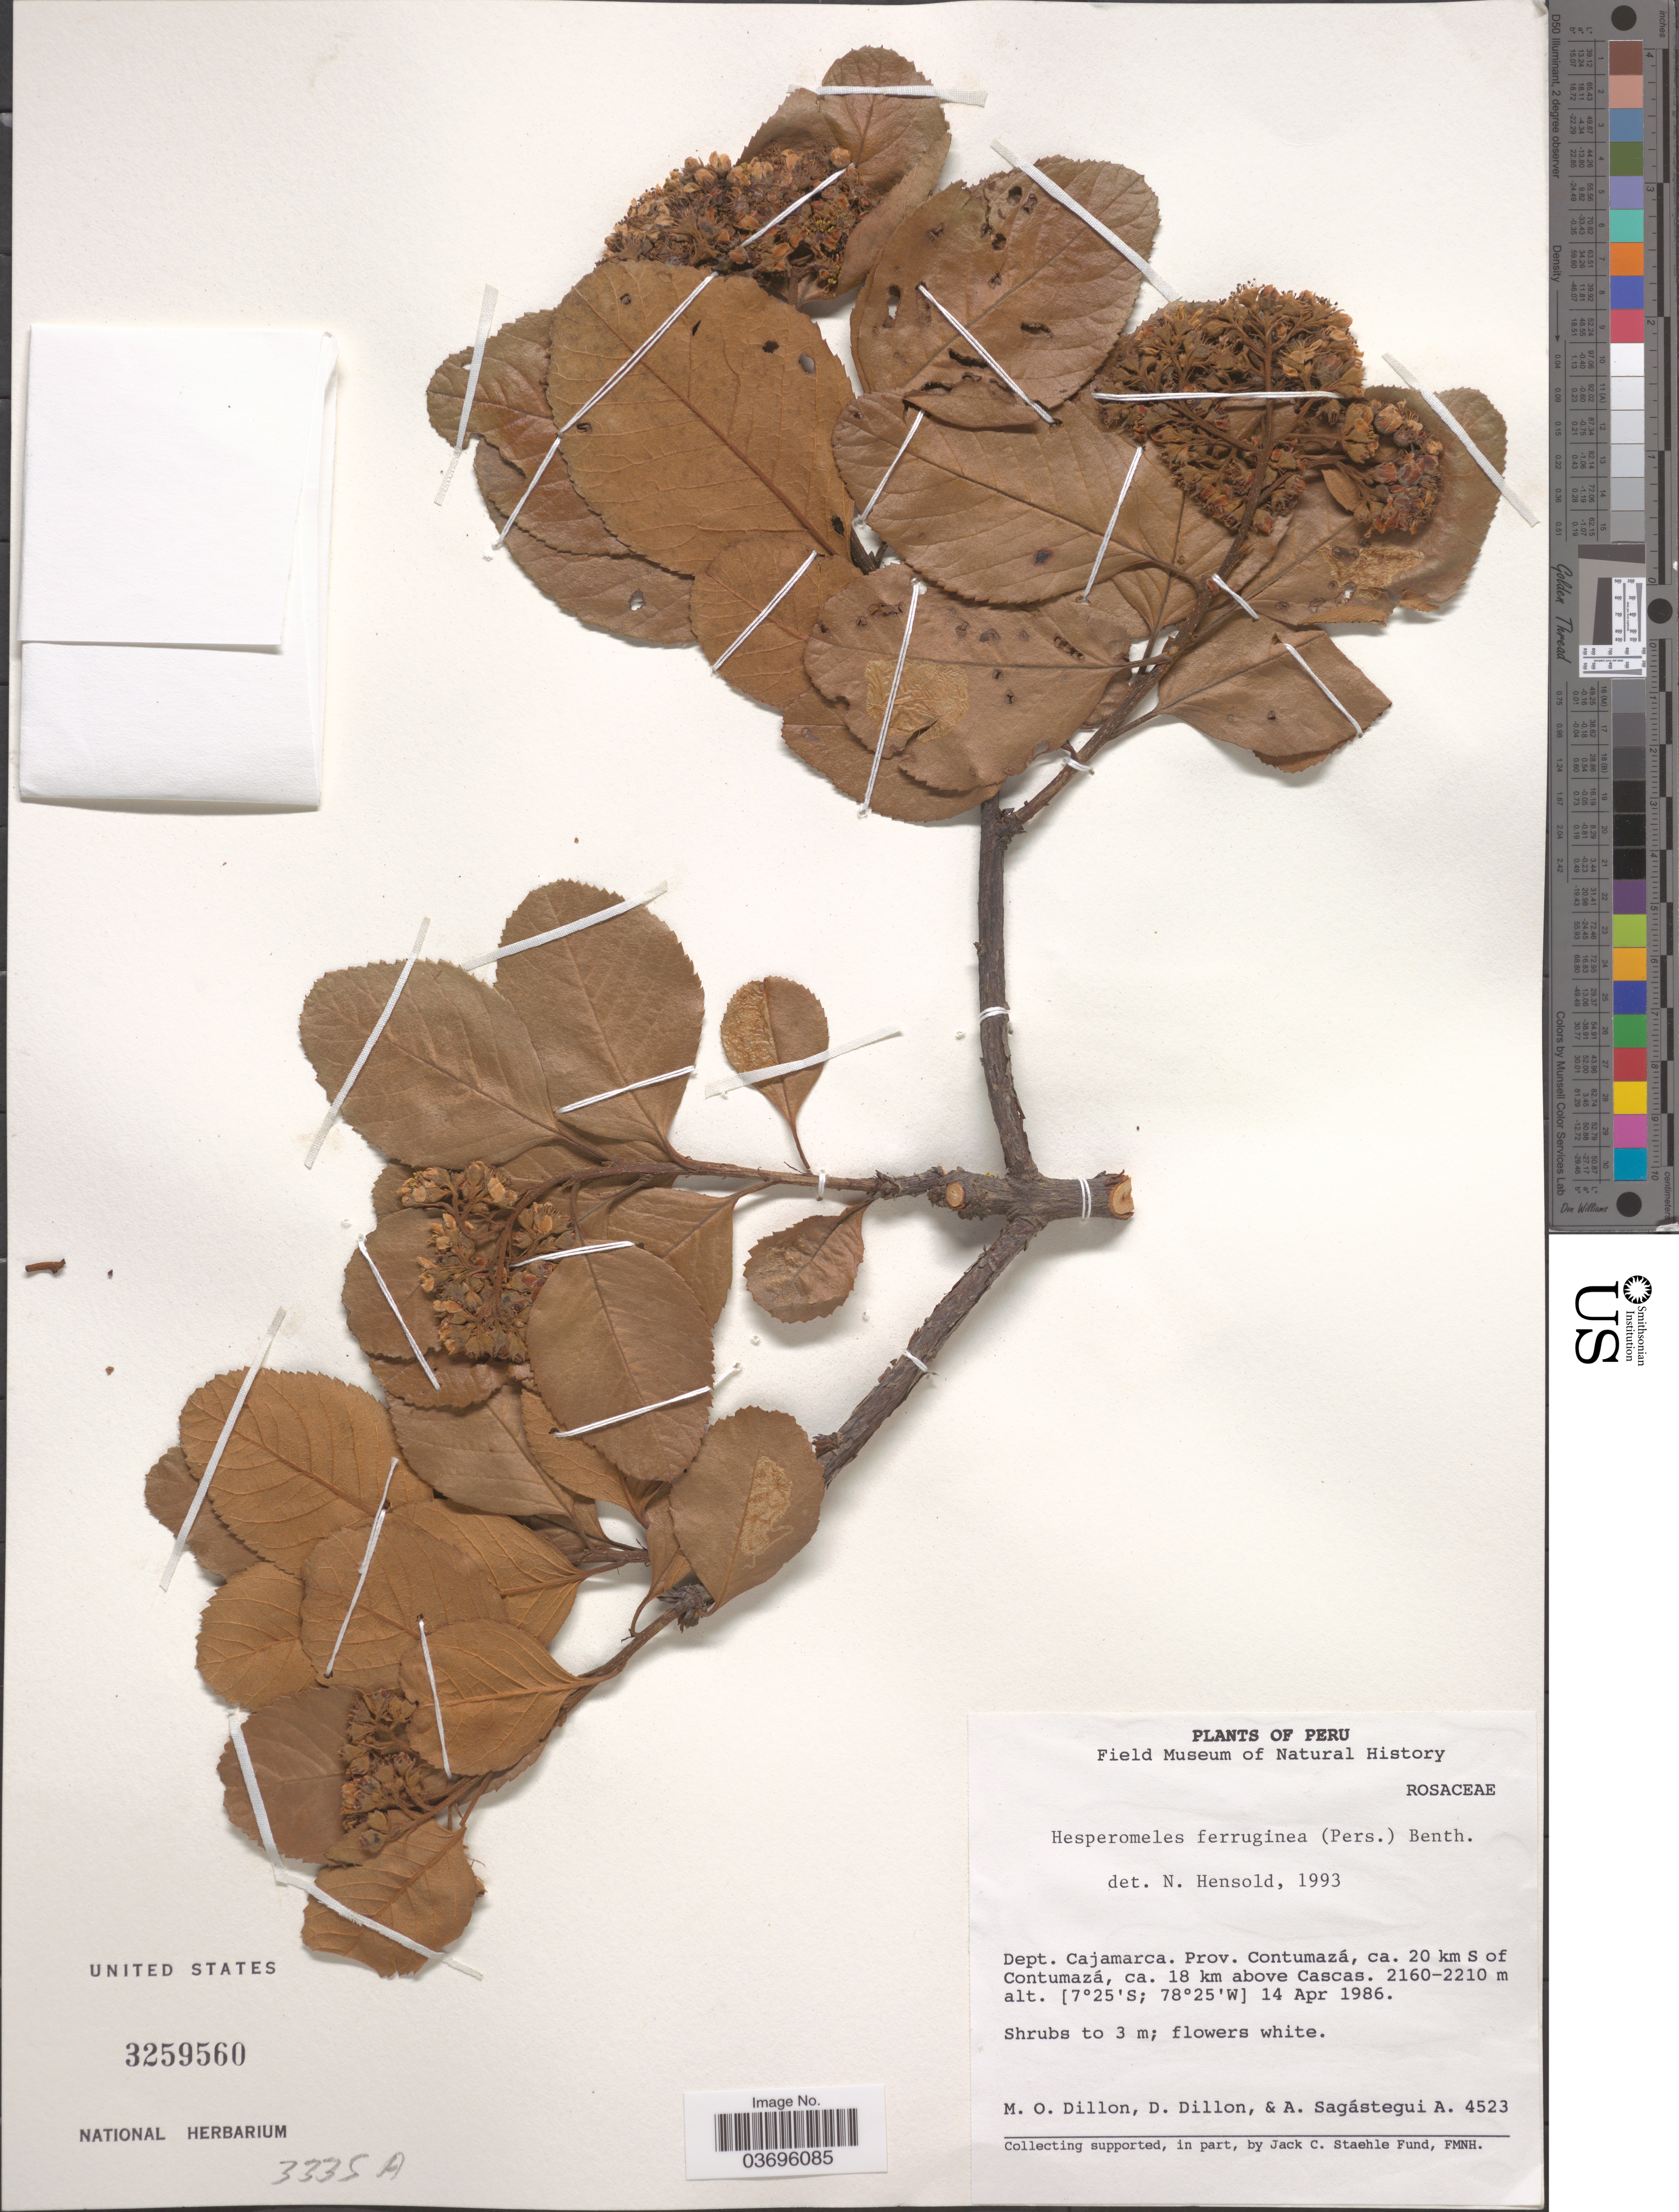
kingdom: Plantae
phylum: Tracheophyta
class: Magnoliopsida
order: Rosales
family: Rosaceae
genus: Hesperomeles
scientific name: Hesperomeles ferruginea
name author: (Juss. ex Pers.) Benth.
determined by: Hensold, N.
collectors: M. O. Dillon, D. Dillon & A. Sagástegui A.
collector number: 4523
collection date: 1986-04-14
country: Peru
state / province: Cajamarca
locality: Dept. Cajamarca. Prov. Contumazá, ca. 20 km S of Contumazá, ca. 18 km above Cascas.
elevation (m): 2160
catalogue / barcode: US 3259560